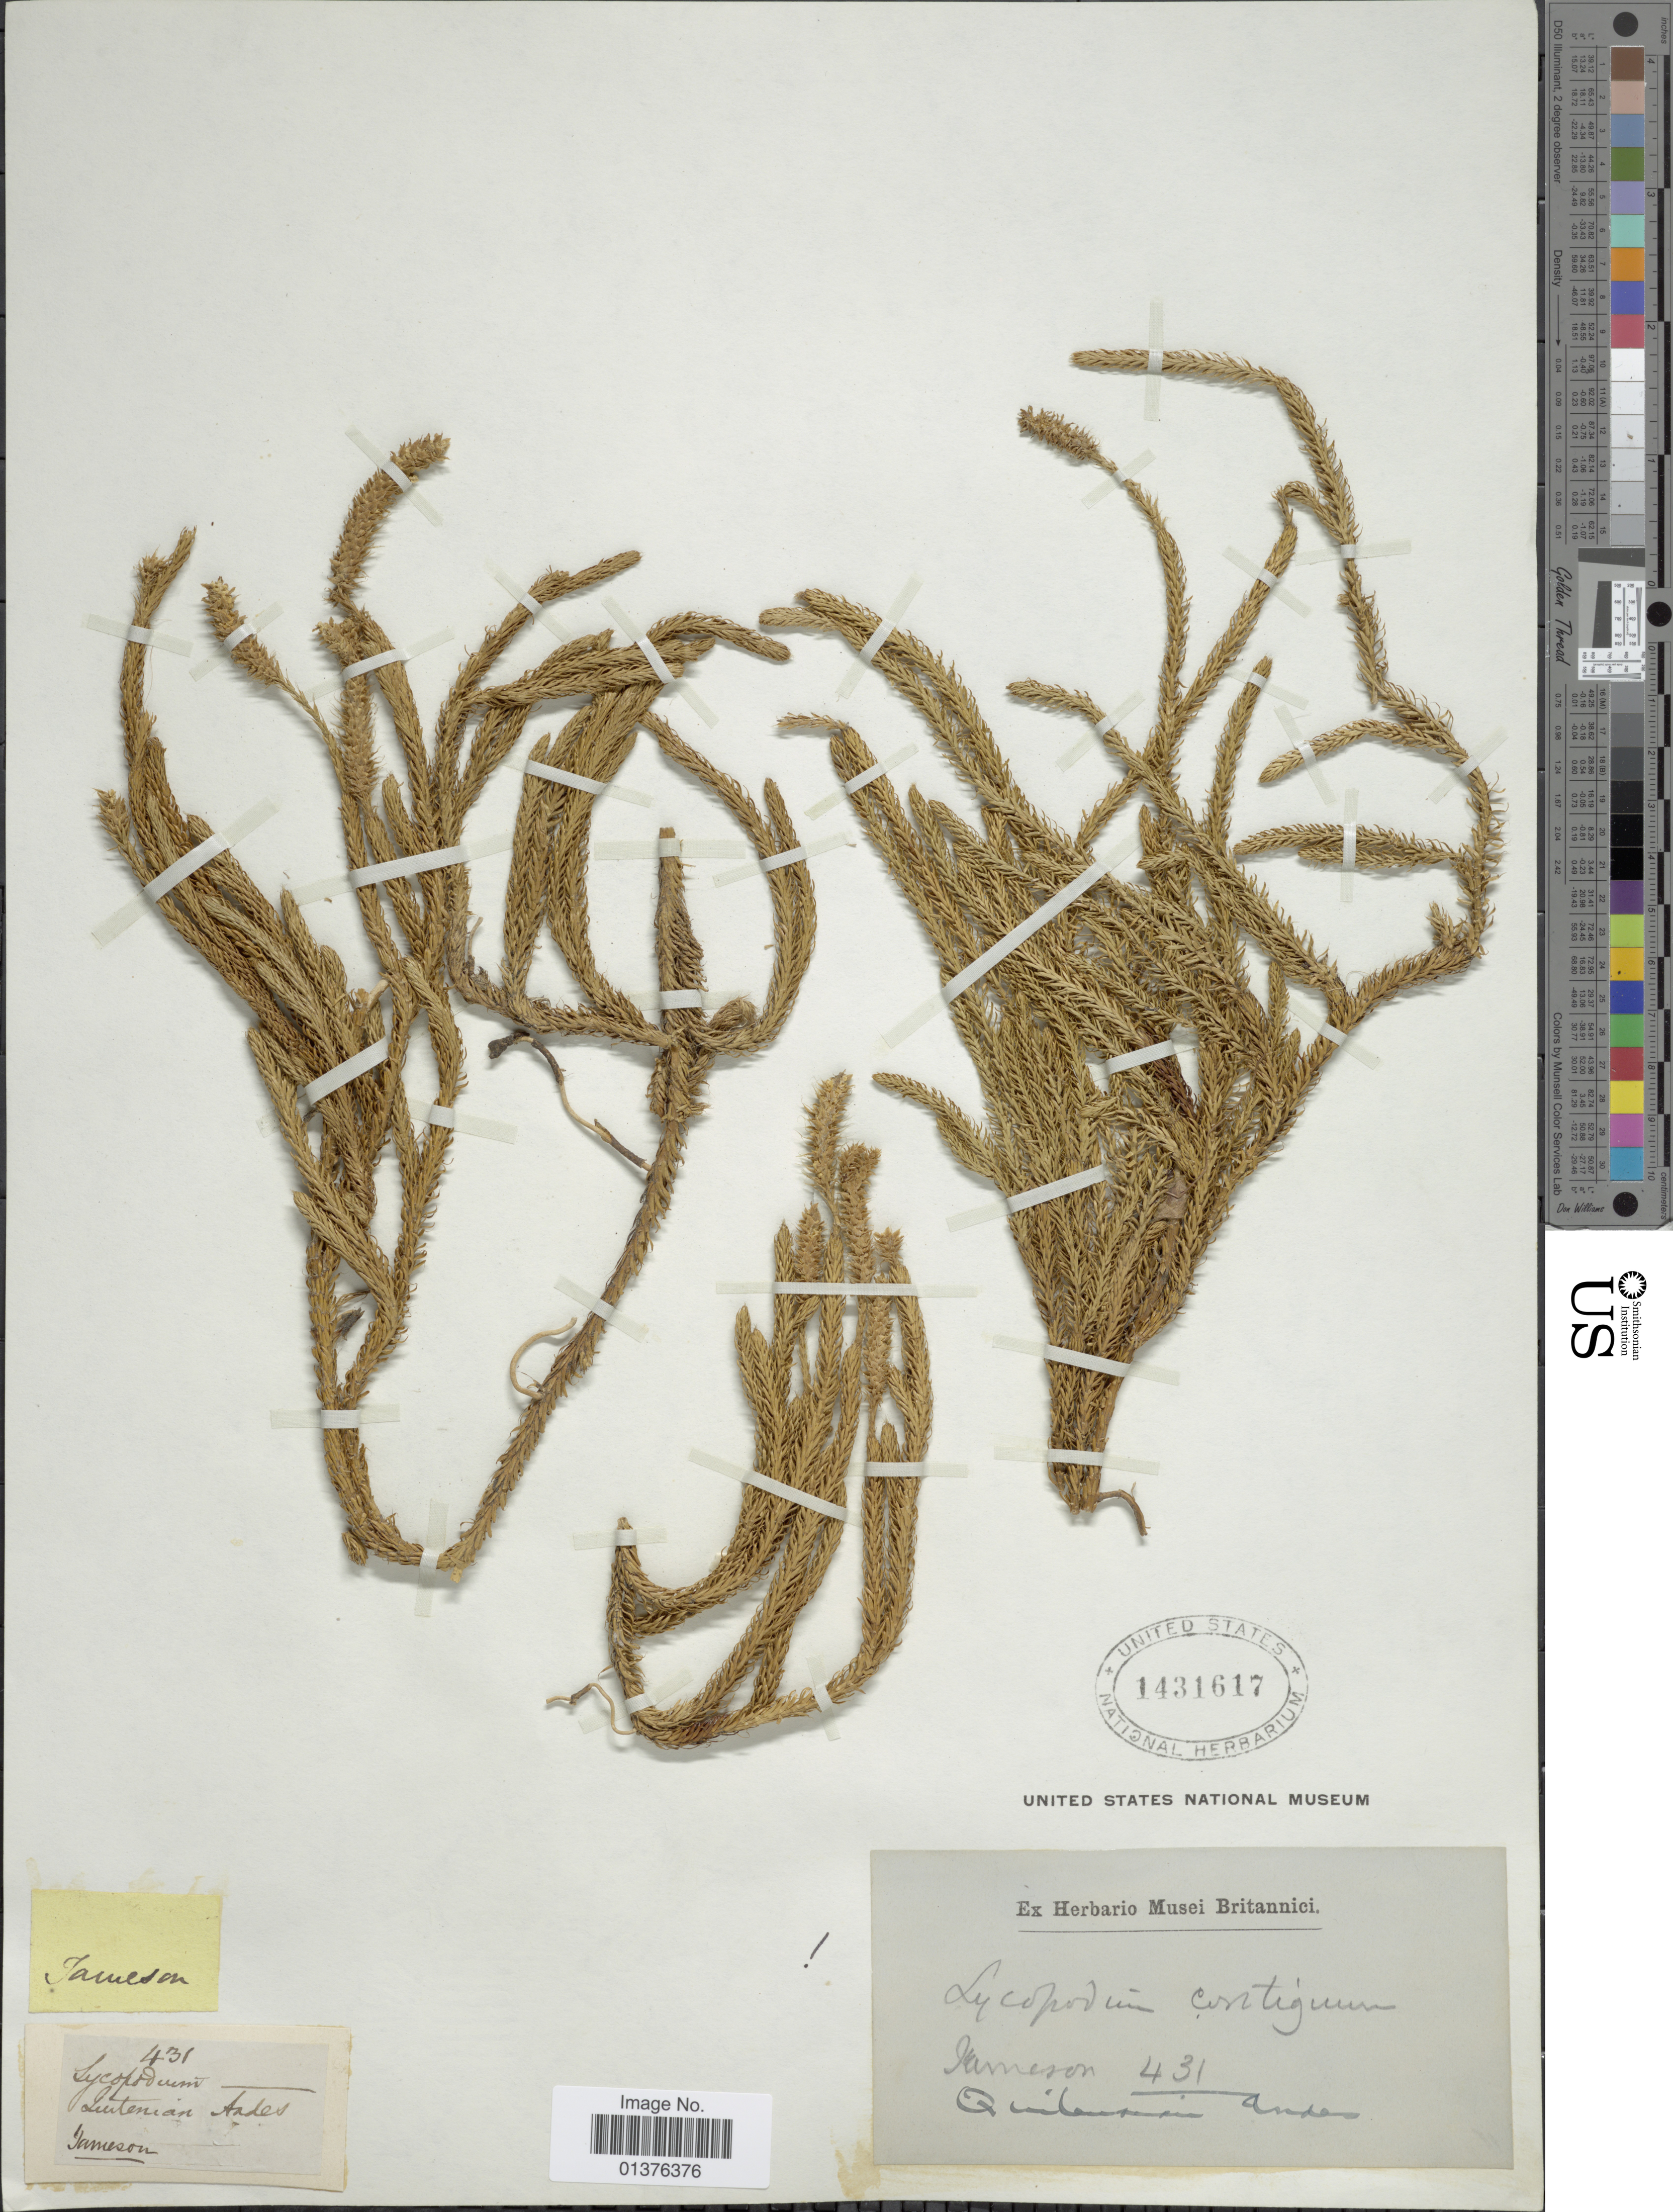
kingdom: Plantae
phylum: Tracheophyta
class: Lycopodiopsida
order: Lycopodiales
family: Lycopodiaceae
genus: Lycopodium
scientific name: Lycopodium clavatum subsp. contiguum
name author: (Klotzsch) B. Øllg.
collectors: -- Jameson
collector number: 431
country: Ecuador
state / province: Pichincha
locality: Quitenian Andes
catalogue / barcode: US 1431617